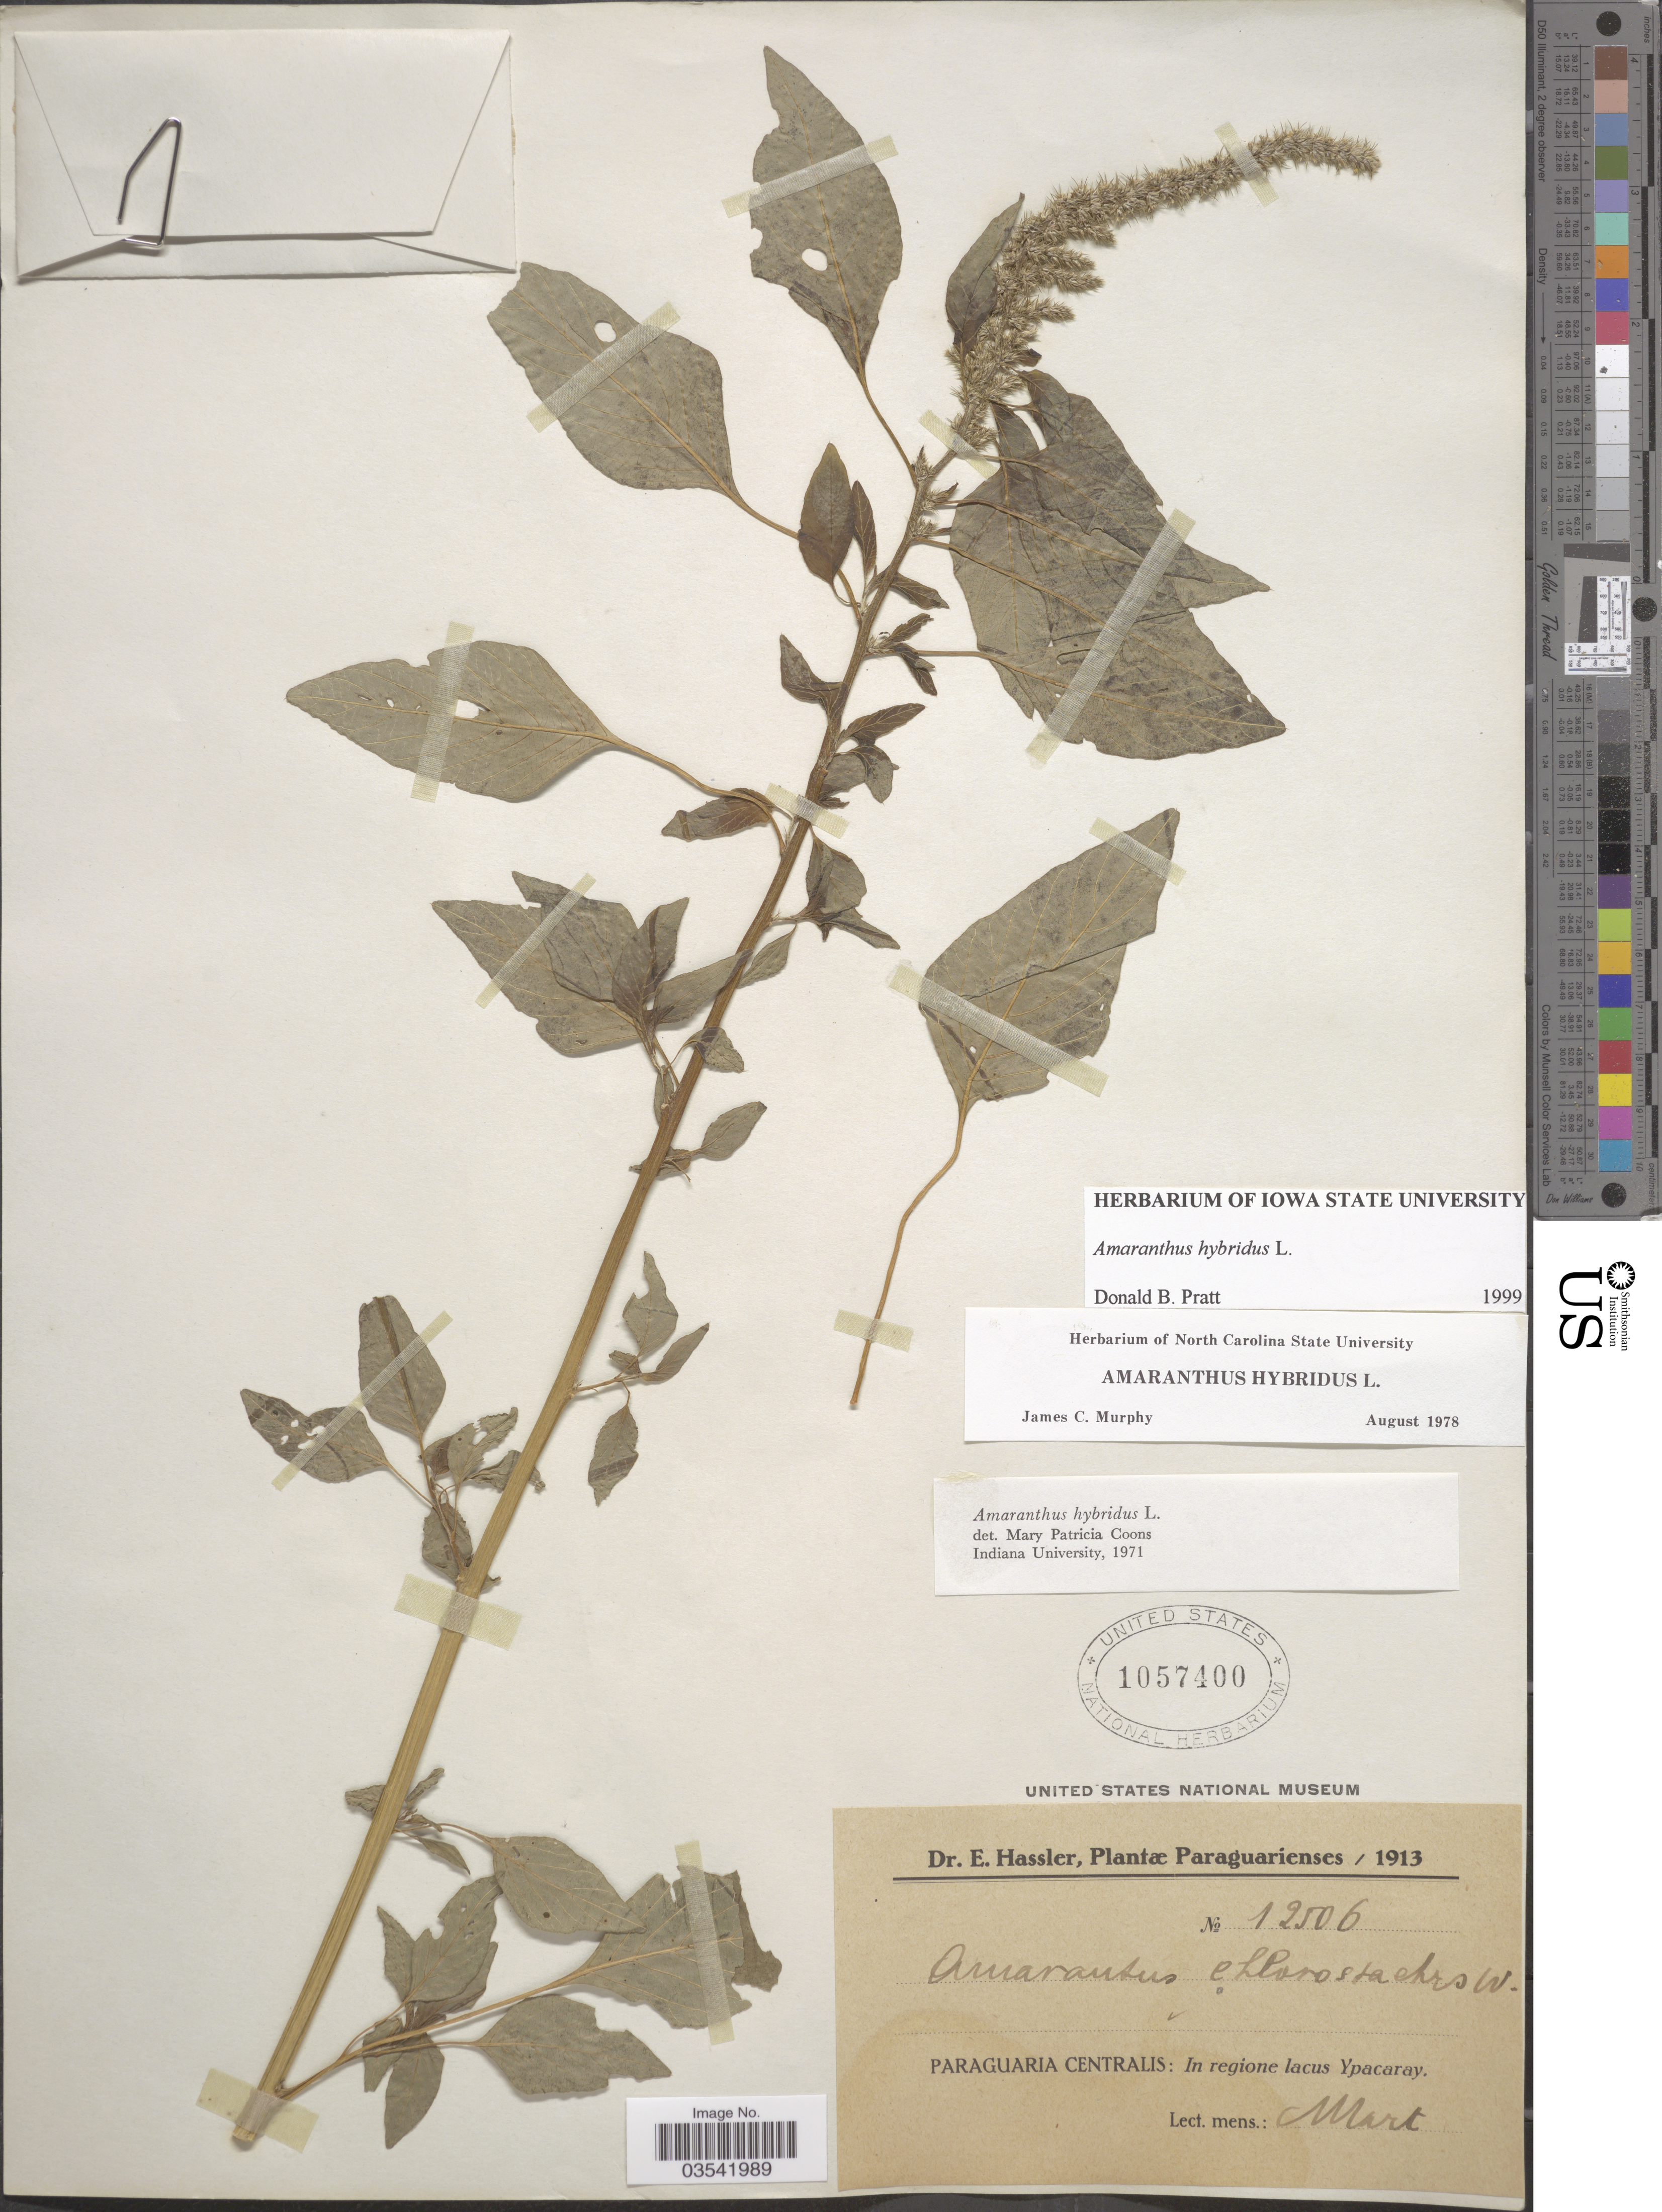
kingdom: Plantae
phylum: Tracheophyta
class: Magnoliopsida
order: Caryophyllales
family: Amaranthaceae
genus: Amaranthus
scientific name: Amaranthus hybridus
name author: L.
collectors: E. Hassler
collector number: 12506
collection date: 1913-03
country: Paraguay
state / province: Paraguari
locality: Paraguaria centralis: In regione lacus Ypacaray.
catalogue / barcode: US 1057400